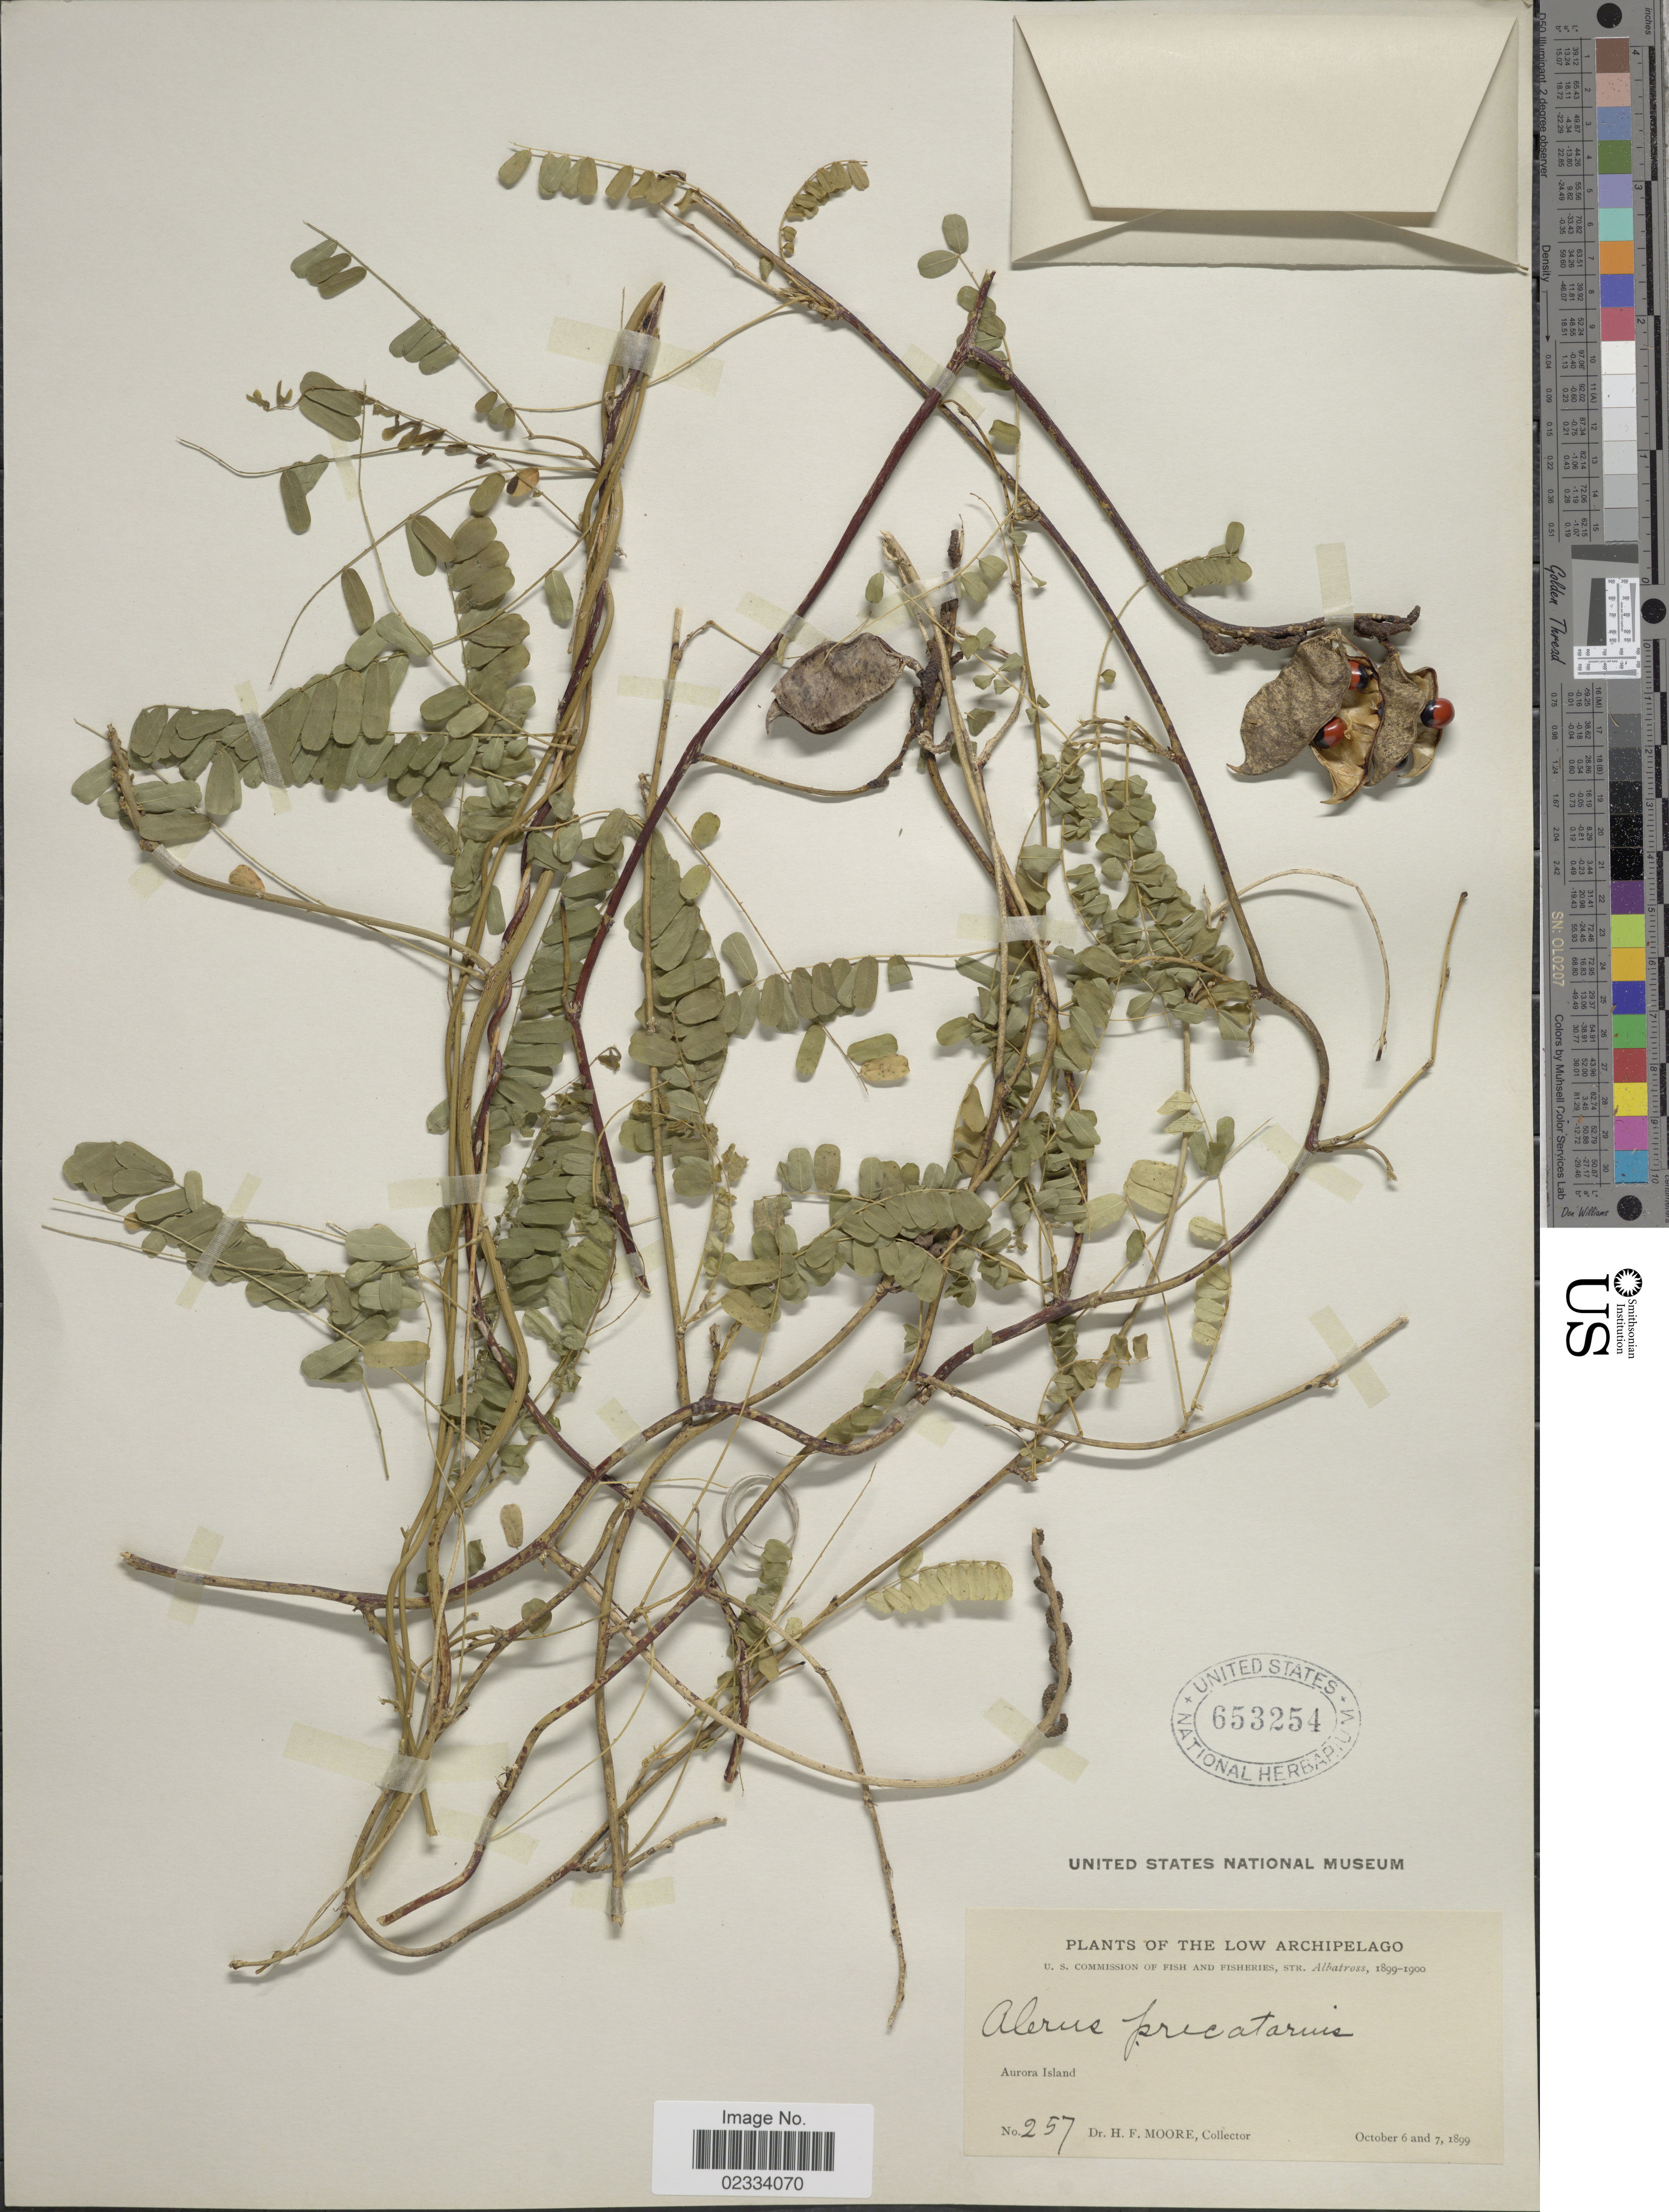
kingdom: Plantae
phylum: Tracheophyta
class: Magnoliopsida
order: Fabales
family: Fabaceae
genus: Abrus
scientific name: Abrus precatorius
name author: L.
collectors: H. F. Moore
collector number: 257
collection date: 1899-10-06/1899-10-07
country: Fiji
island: Aurora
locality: Low Archipelago. Aurora Island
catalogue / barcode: US 653254